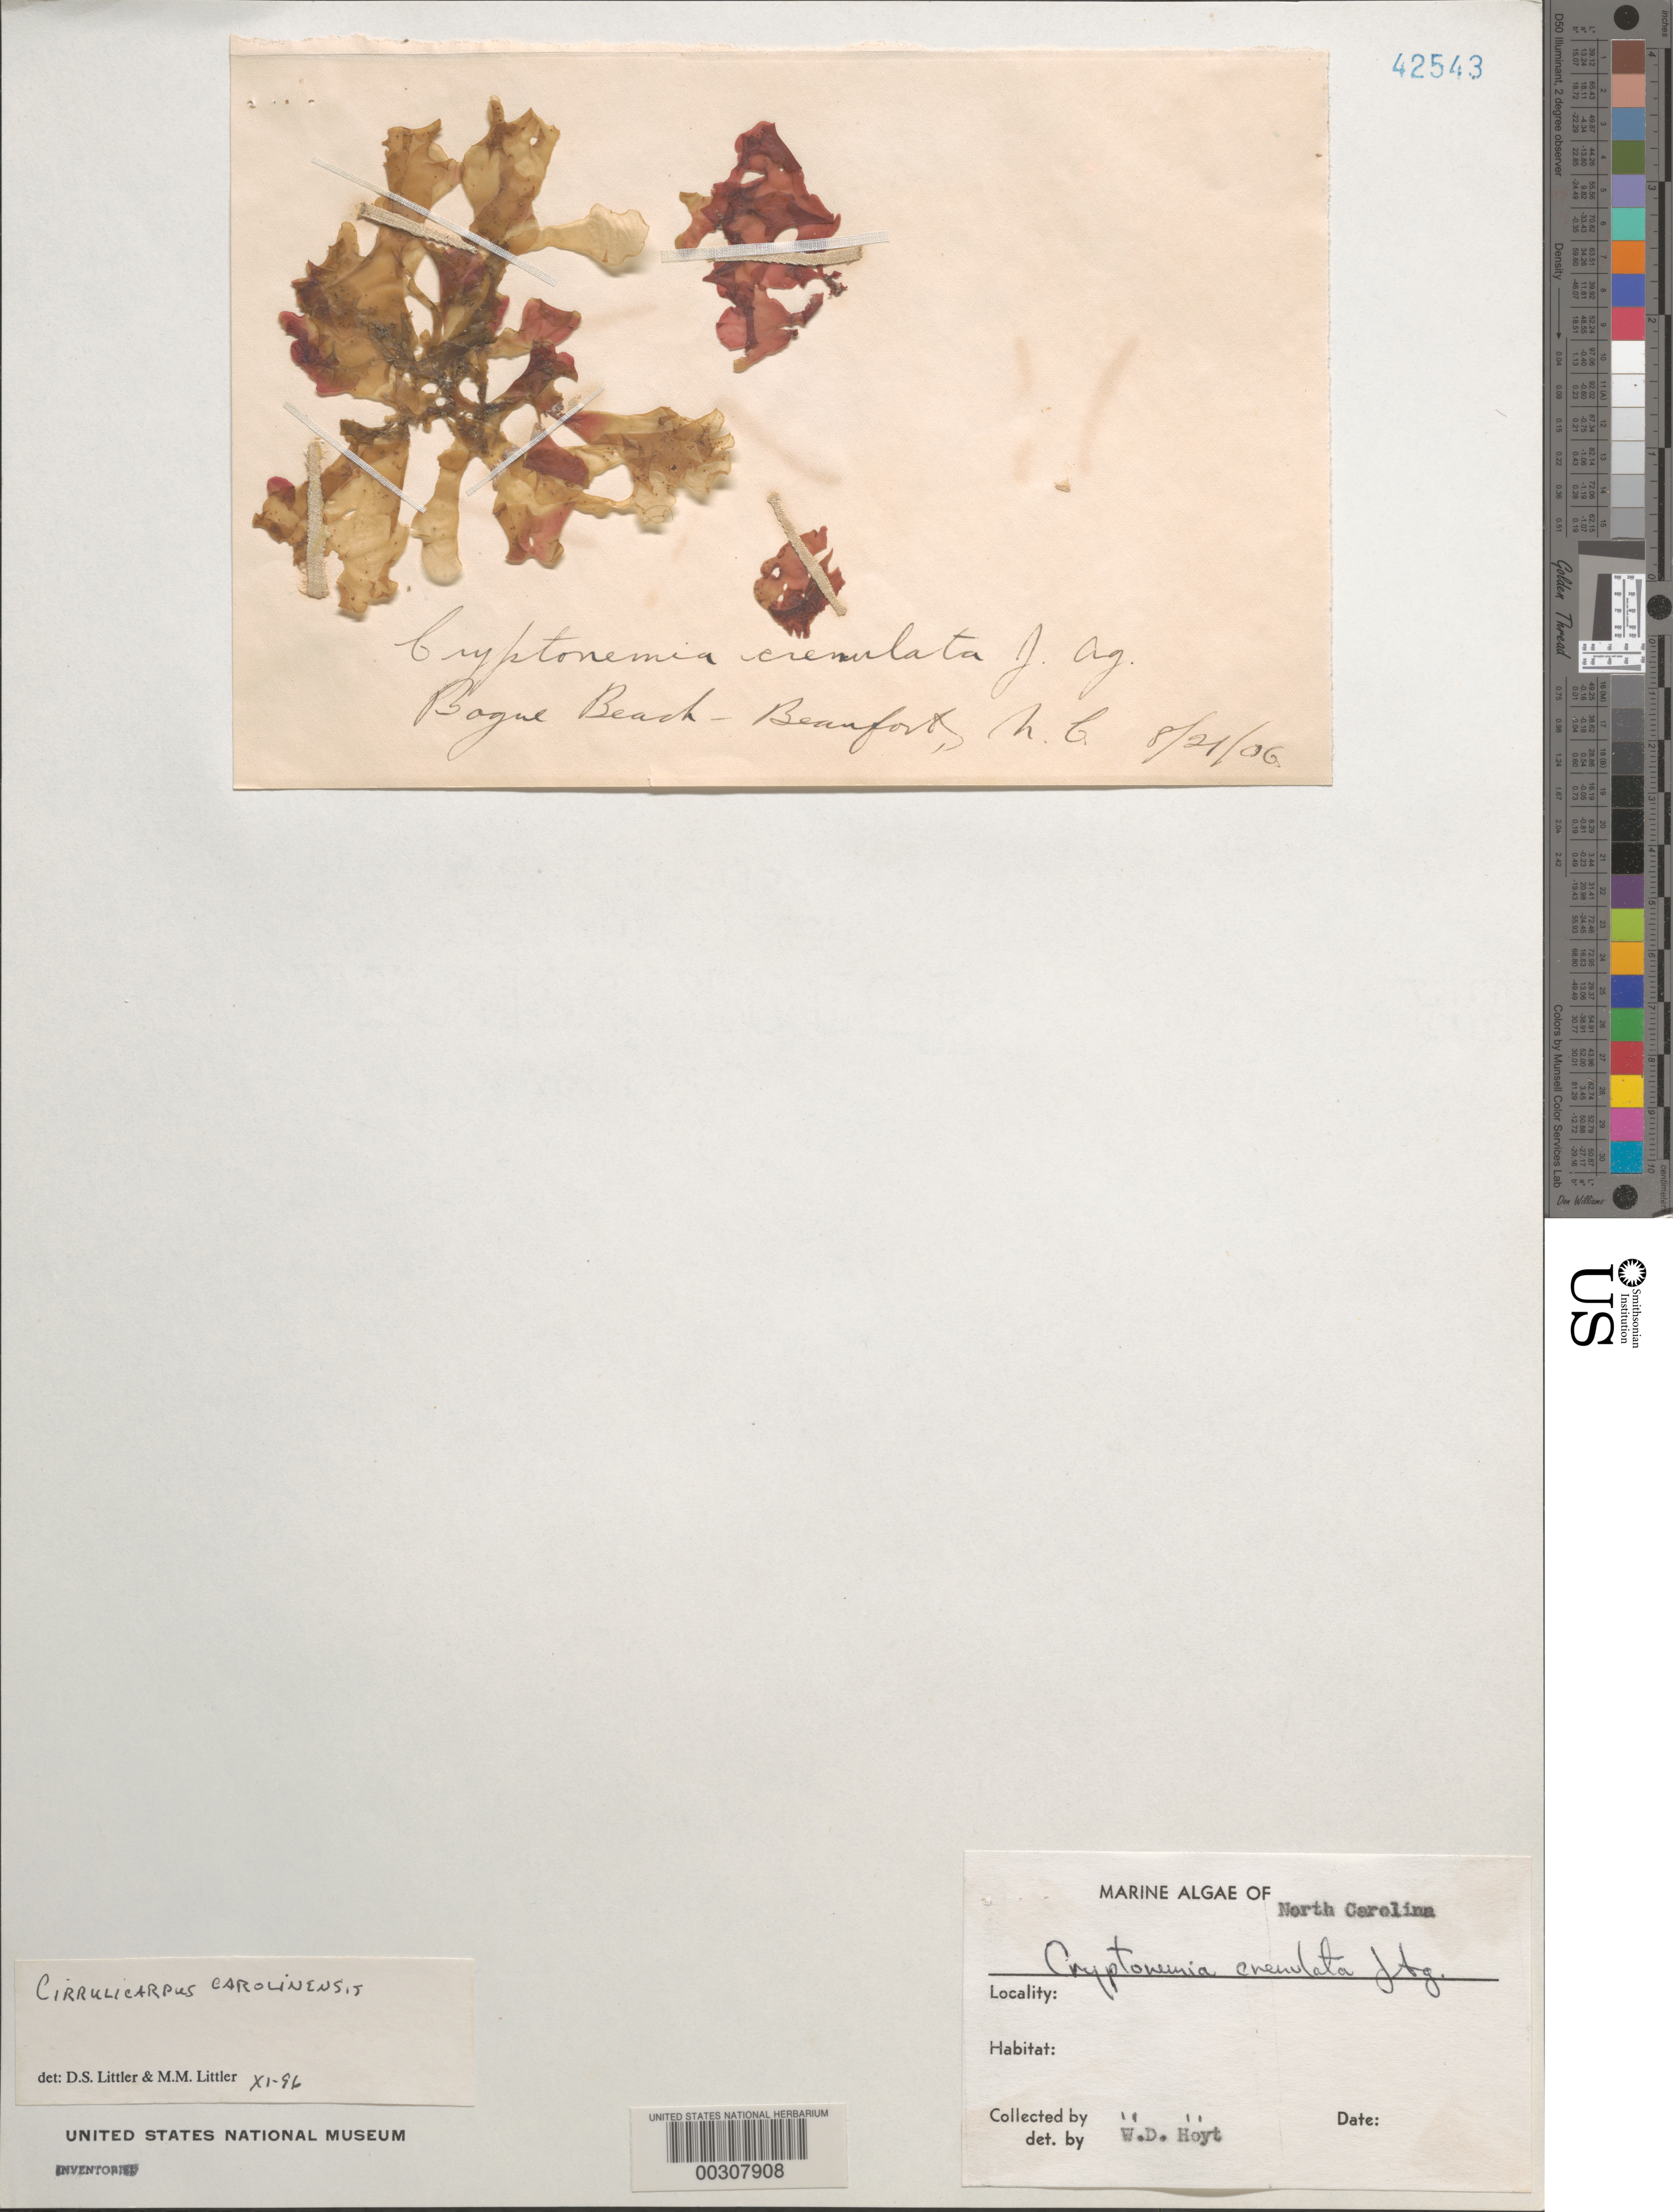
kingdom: Plantae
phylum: Rhodophyta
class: Florideophyceae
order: Gigartinales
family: Kallymeniaceae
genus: Cirrulicarpus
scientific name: Cirrulicarpus carolinensis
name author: G.I. Hansen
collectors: W. D. Hoyt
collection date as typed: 21 Aug 06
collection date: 2006-08-21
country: United States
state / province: North Carolina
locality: Bogue Beach-Beaufort.